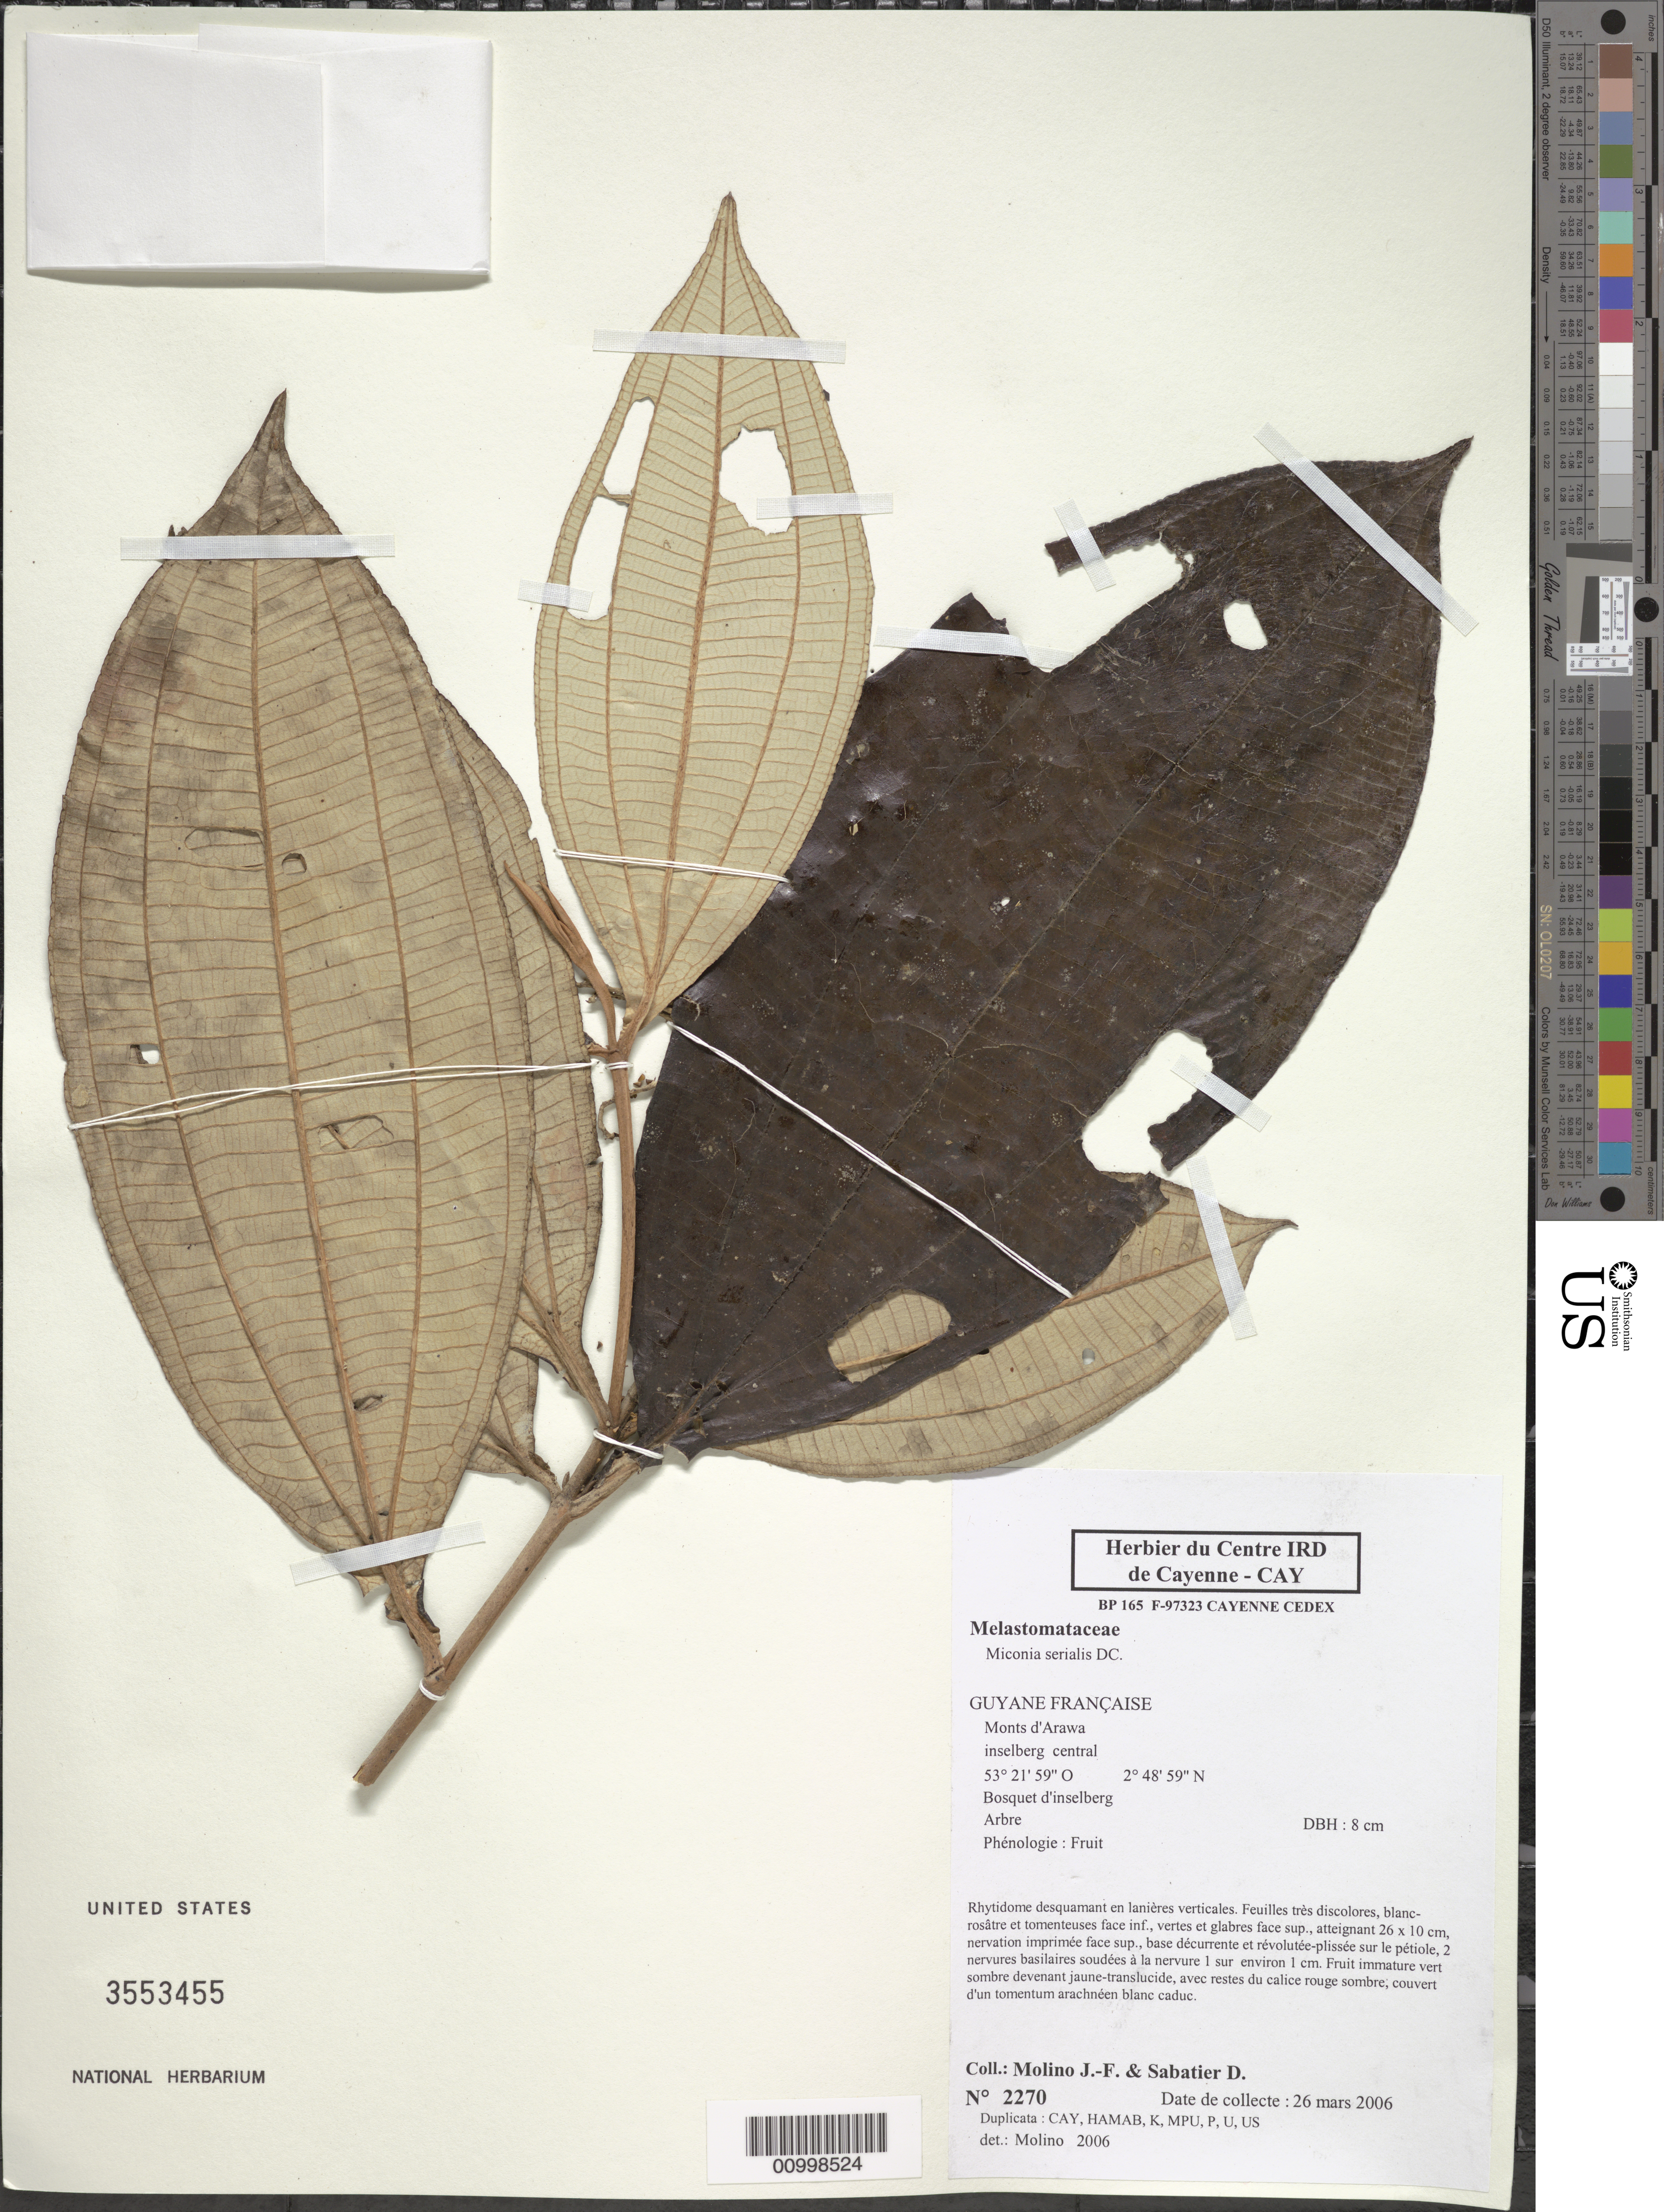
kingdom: Plantae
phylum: Tracheophyta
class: Magnoliopsida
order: Myrtales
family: Melastomataceae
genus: Miconia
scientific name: Miconia serialis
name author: DC.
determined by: Molino, J. F.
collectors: J. Molino & D. Sabatier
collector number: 2270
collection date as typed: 26-Mar-06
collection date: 2006-03-26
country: French Guiana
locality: Monts d'Arawa, inselberg central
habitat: Bosquet d'inselberg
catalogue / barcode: US 3553455